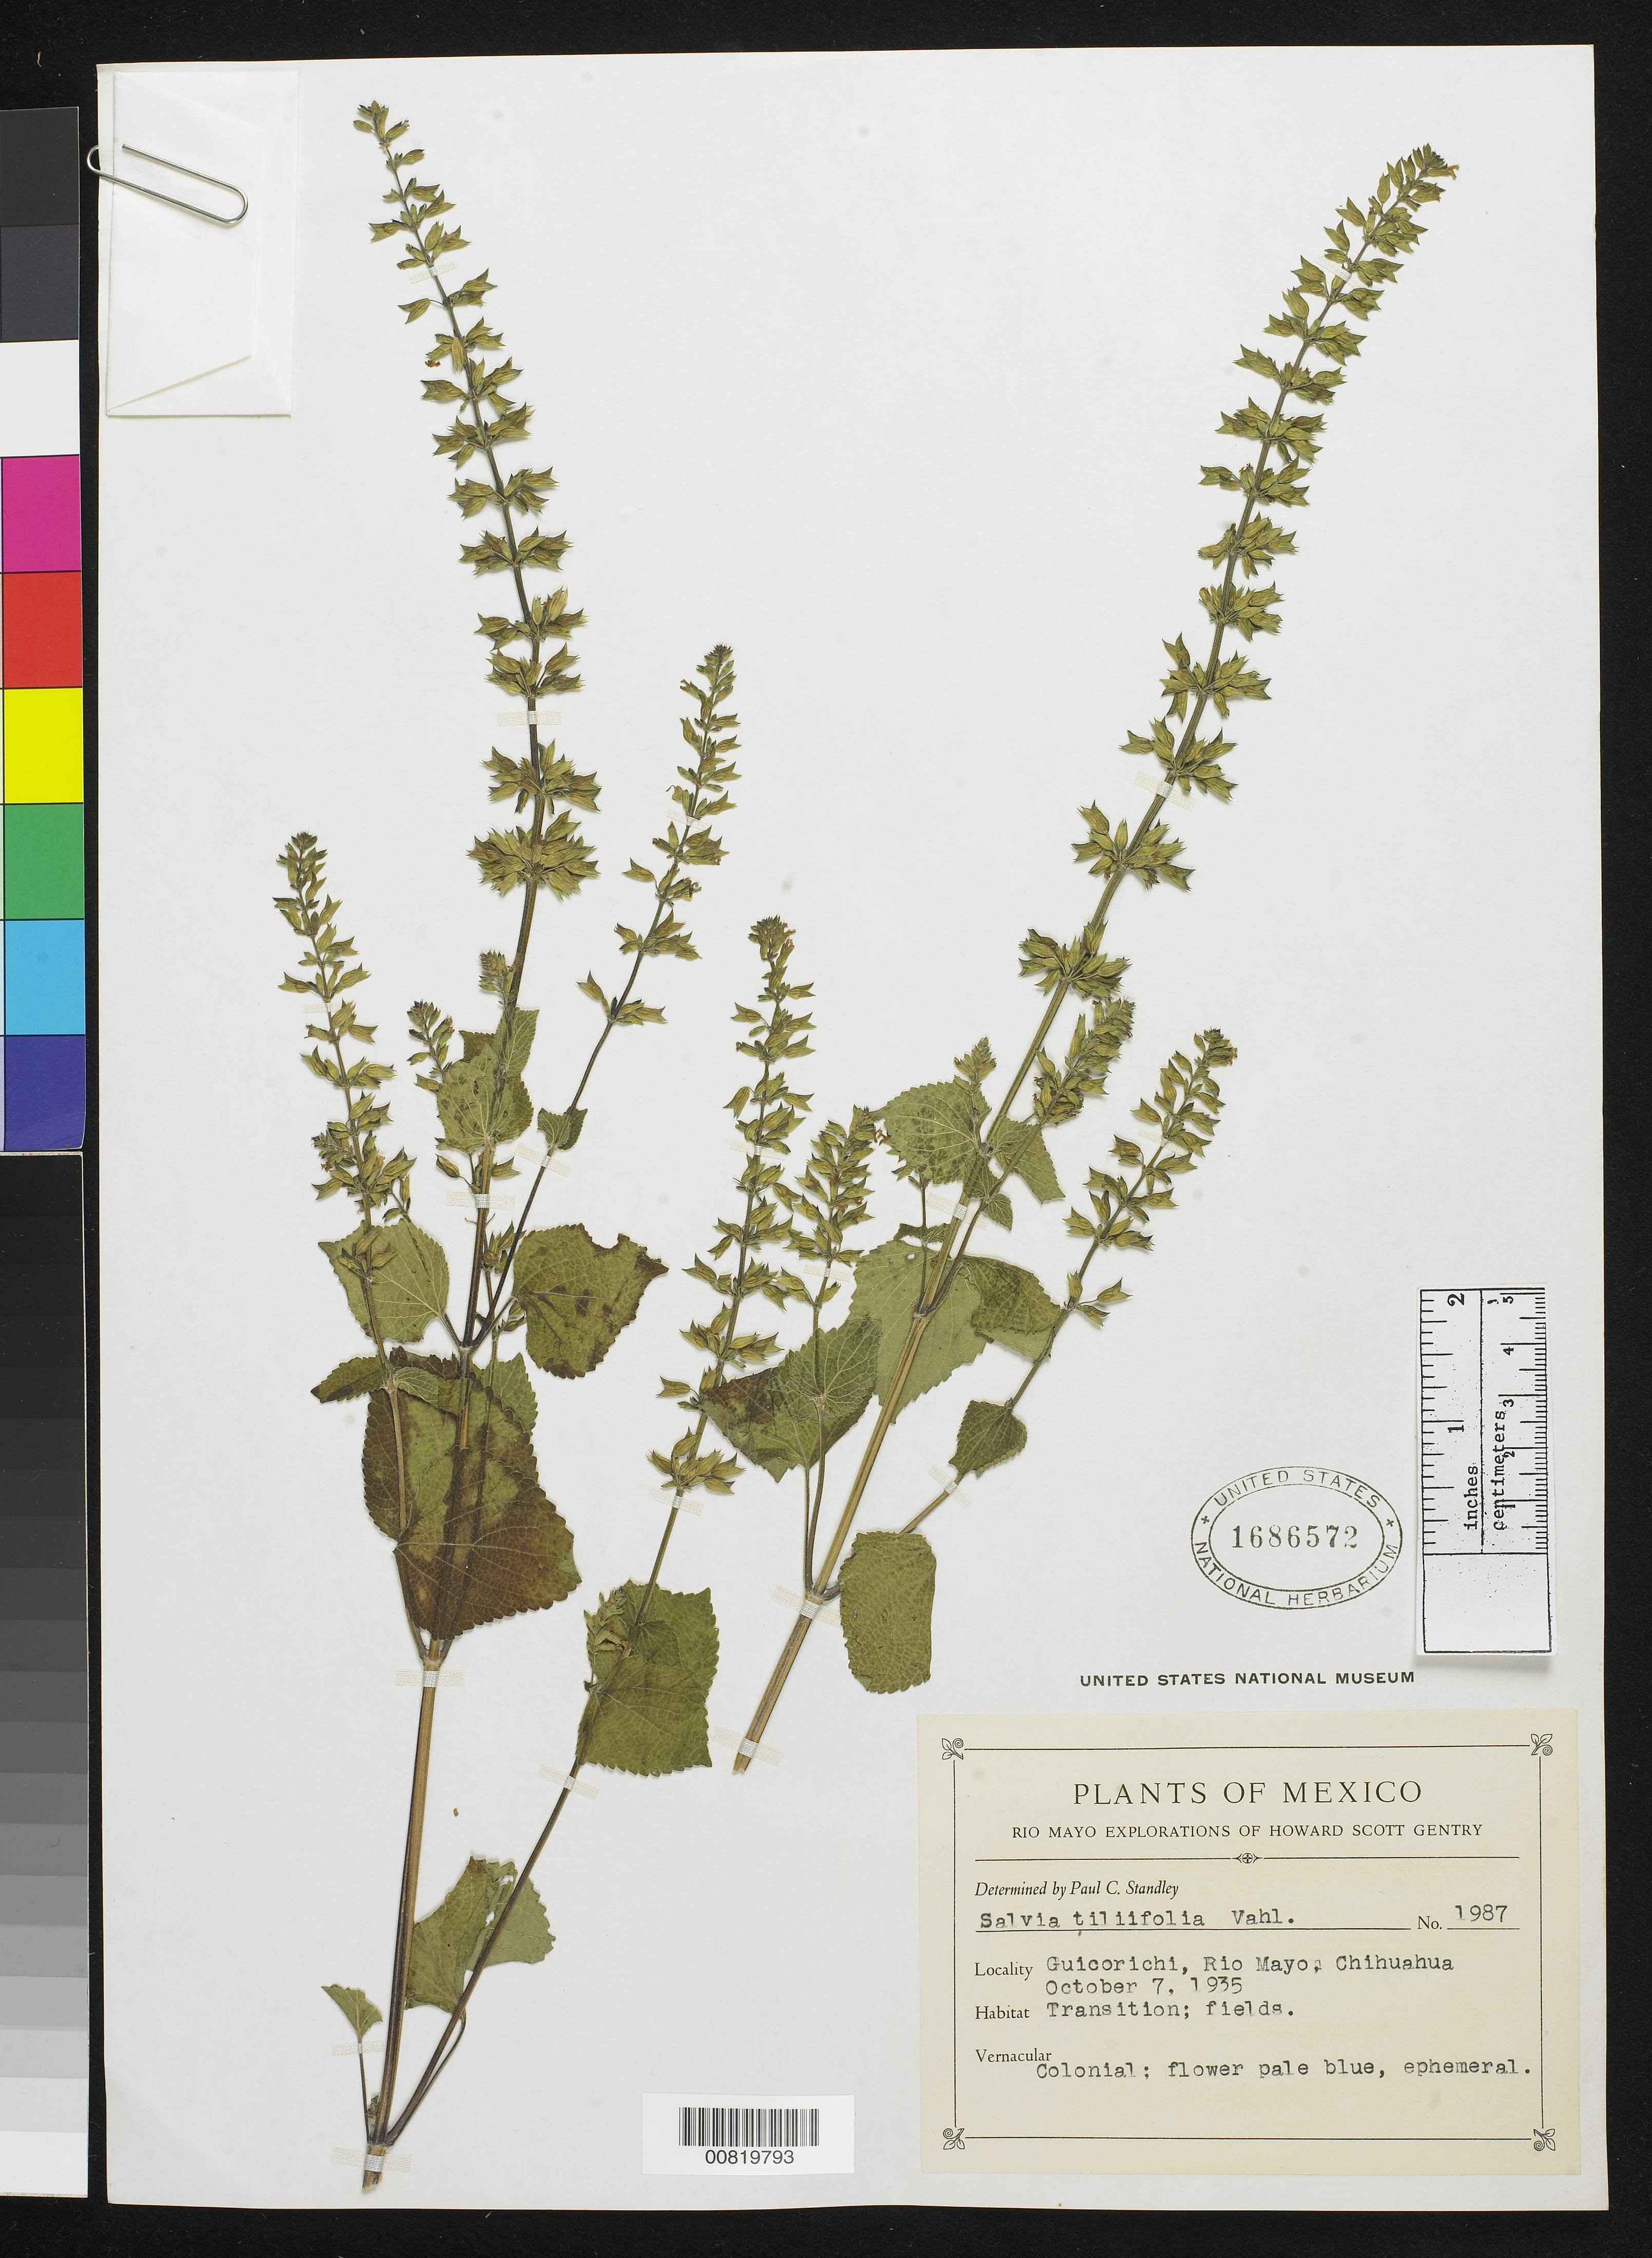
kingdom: Plantae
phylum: Tracheophyta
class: Magnoliopsida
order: Lamiales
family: Lamiaceae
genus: Salvia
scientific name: Salvia tiliaefolia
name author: Vahl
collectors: H. S. Gentry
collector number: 1987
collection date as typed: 07 Oct 1935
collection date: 1935-10-07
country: Mexico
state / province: Chihuahua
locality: Guicorichi, Rio Mayo, Chihuahua.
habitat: Transition; fields.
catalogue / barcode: US 1686572